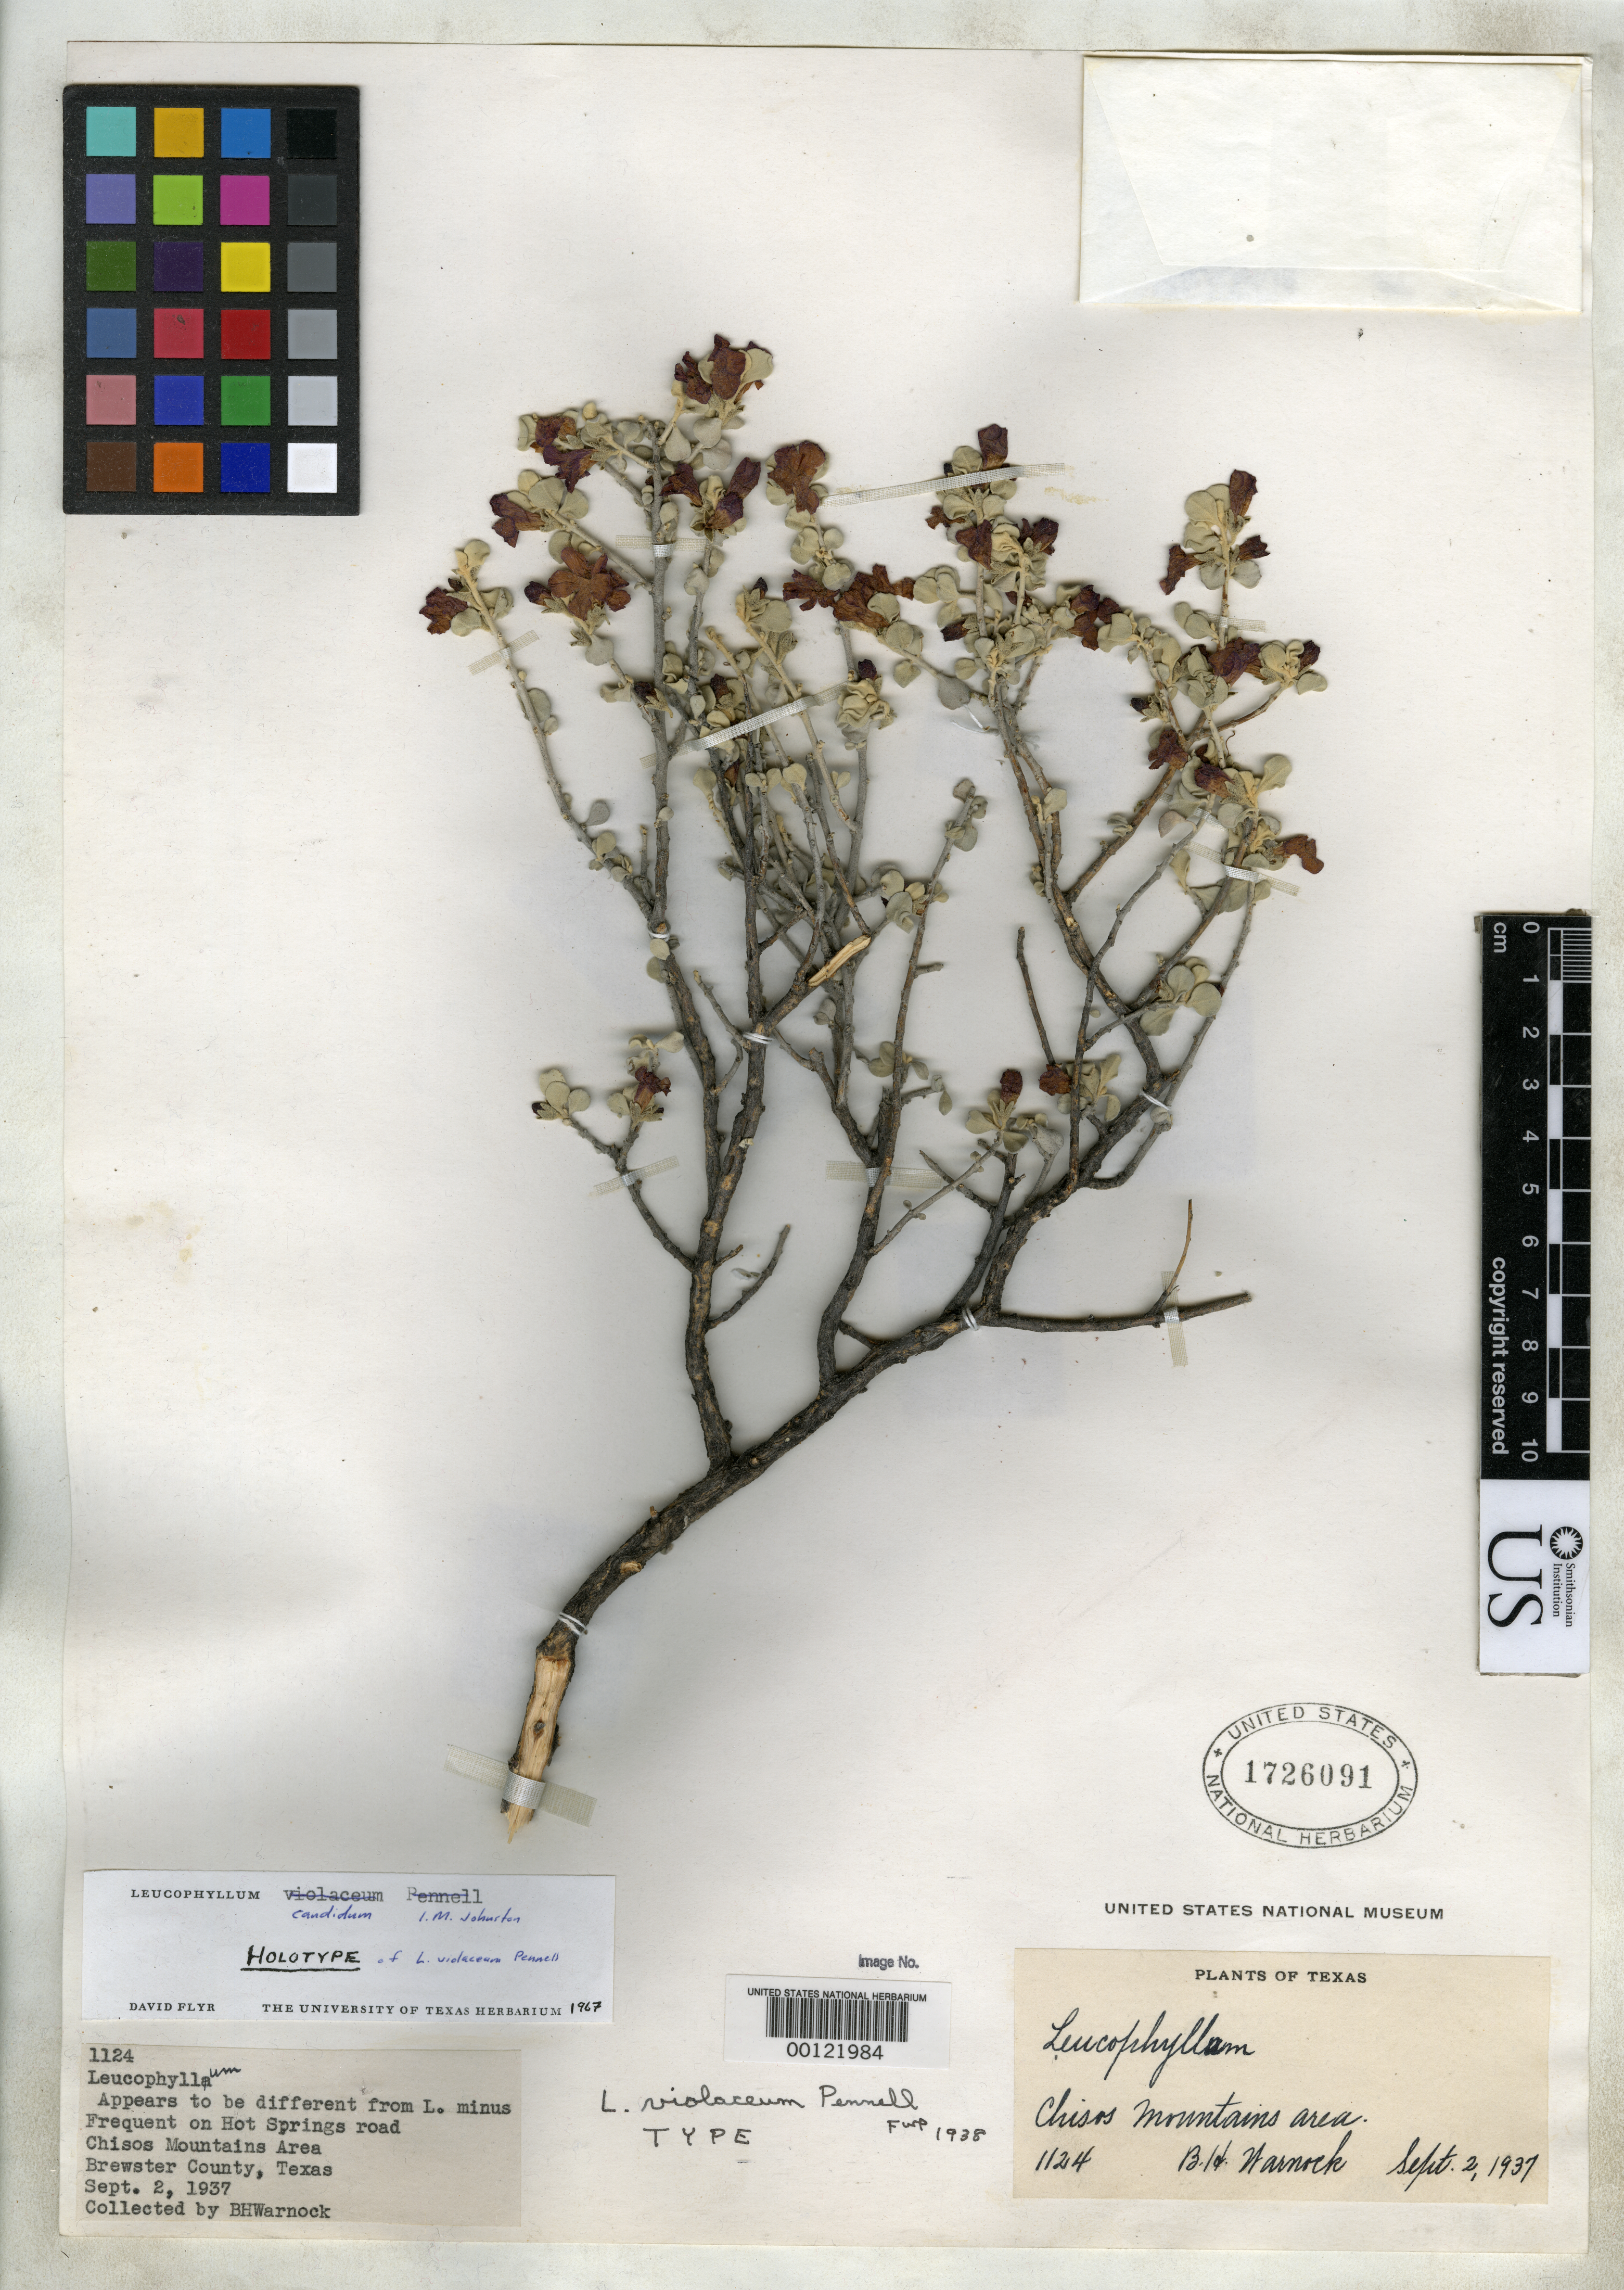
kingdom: Plantae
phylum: Tracheophyta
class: Magnoliopsida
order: Lamiales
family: Scrophulariaceae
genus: Leucophyllum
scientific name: Leucophyllum violaceum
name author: Pennell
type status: Holotype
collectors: B. H. Warnock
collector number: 1124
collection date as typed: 02 Sep 1937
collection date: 1937-09-02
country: United States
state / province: Texas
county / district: Brewster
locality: Chisos Mts.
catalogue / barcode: US 1726091